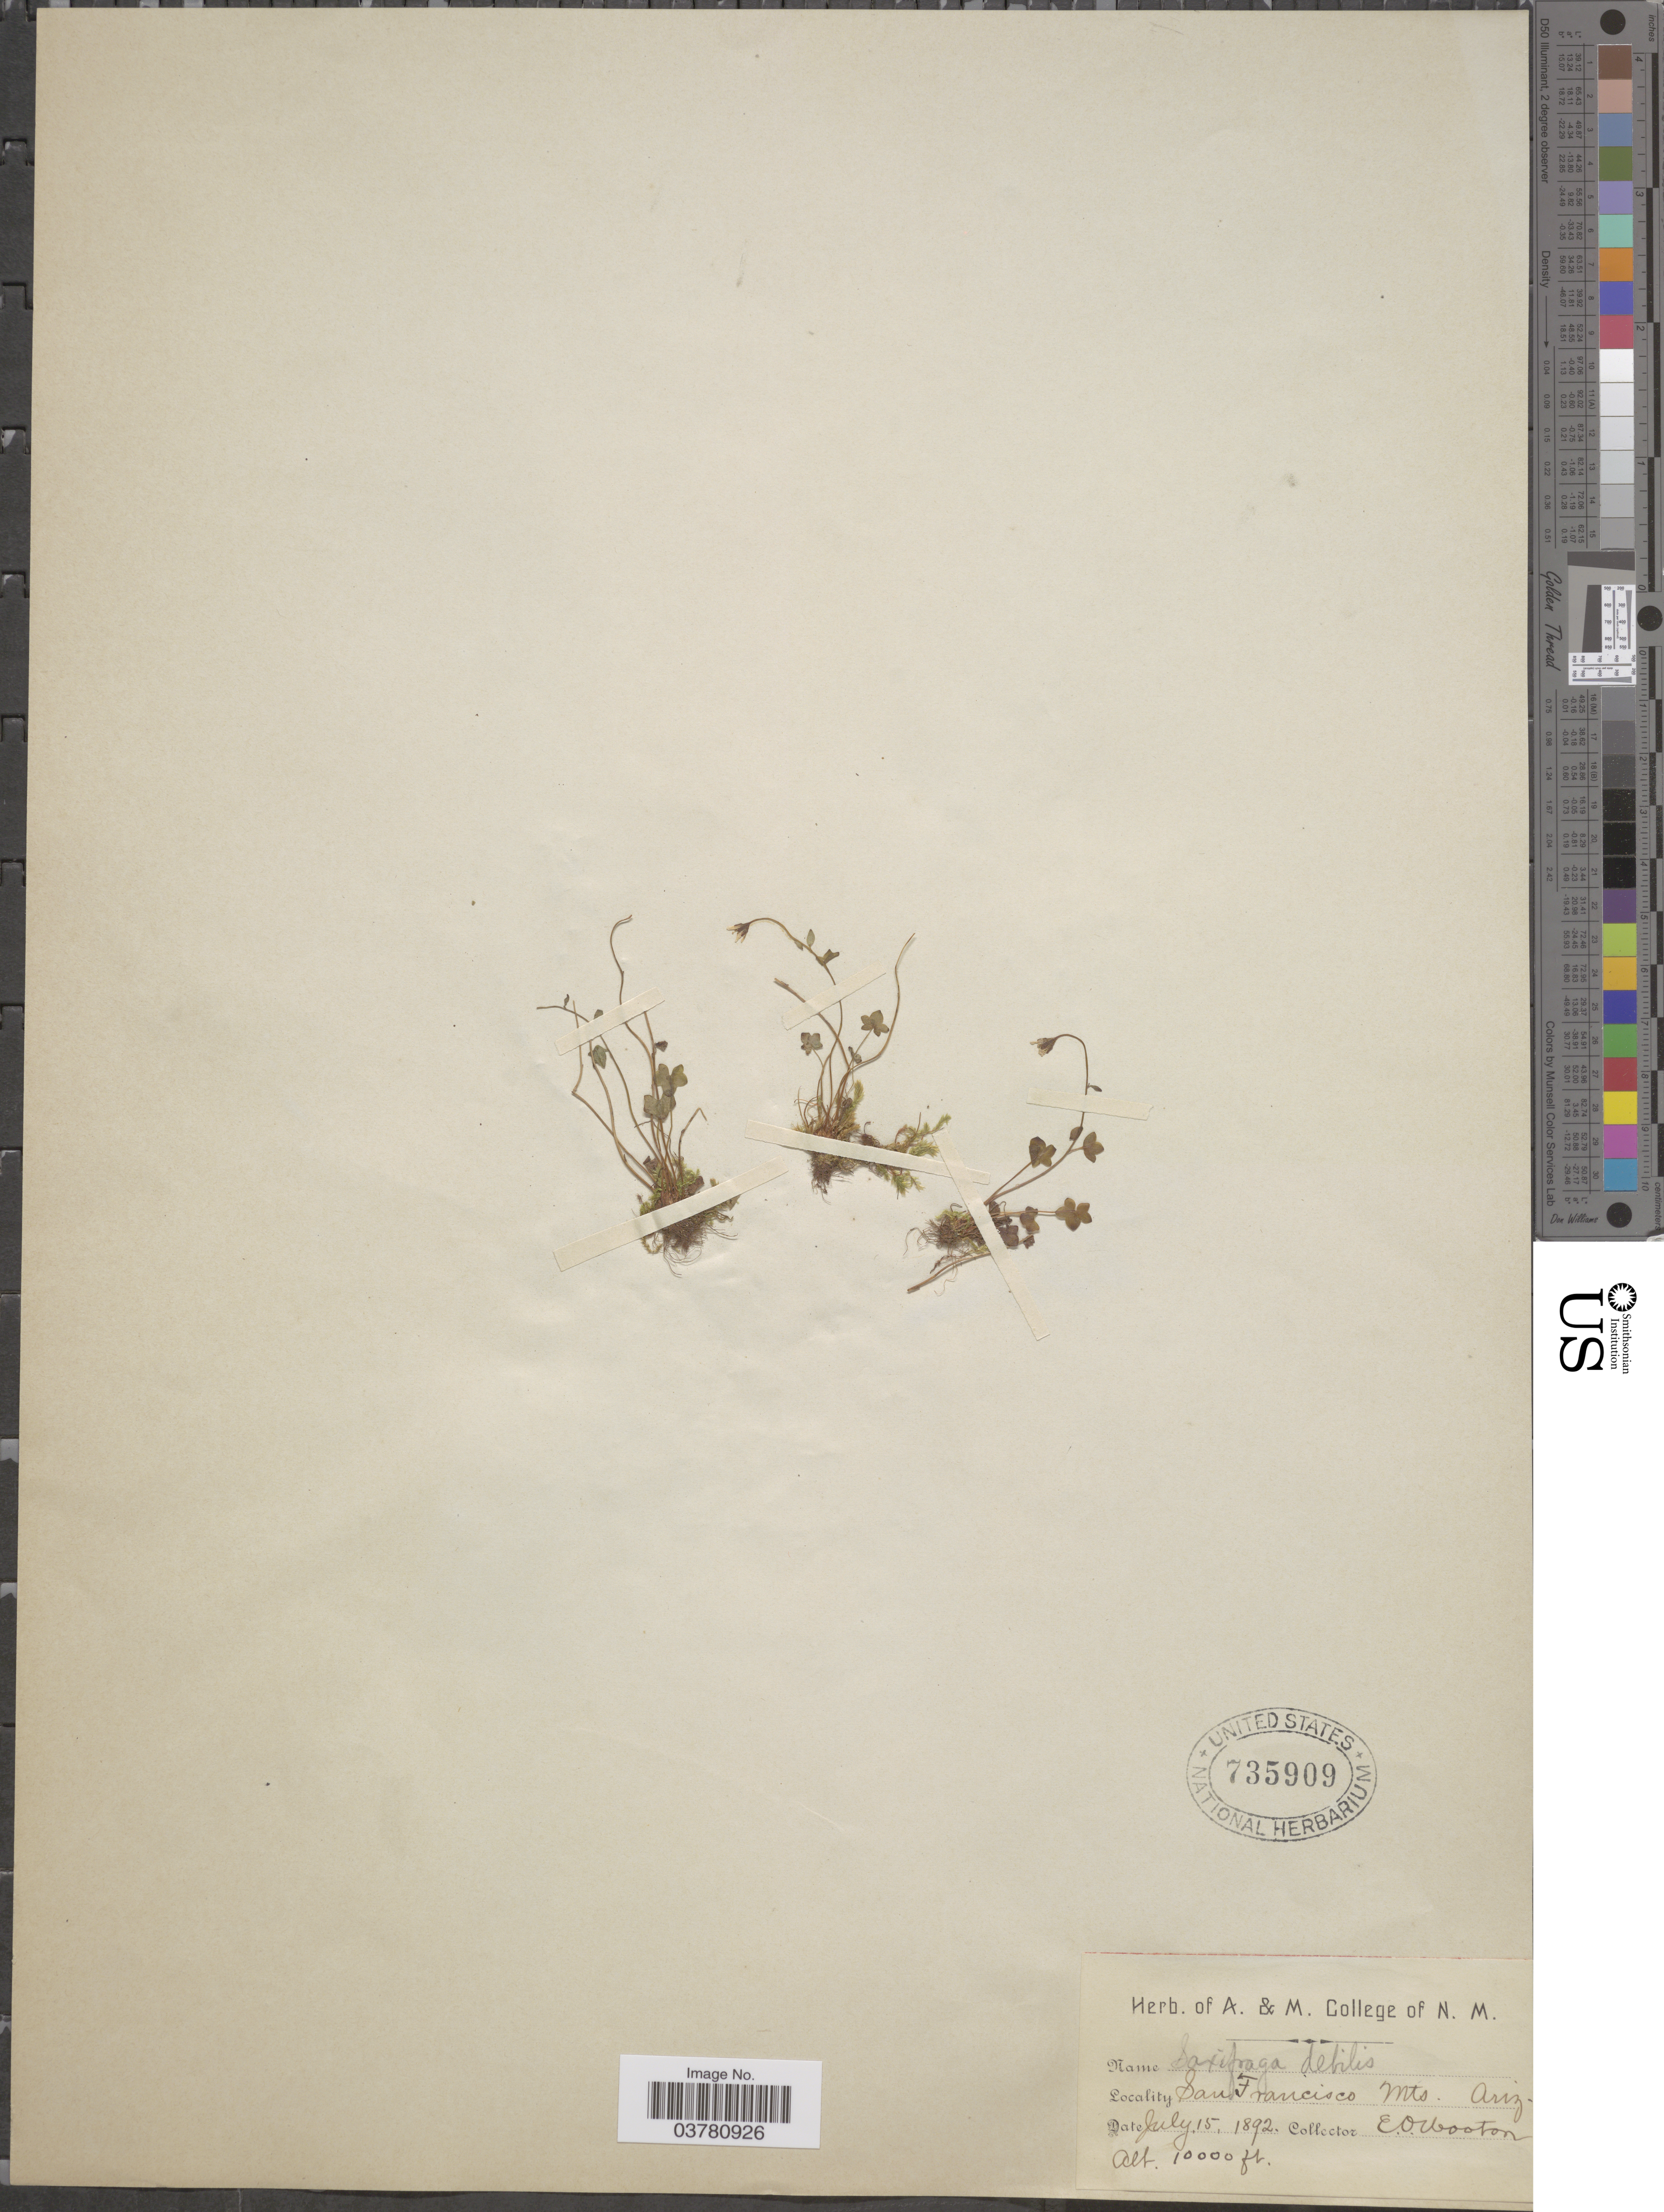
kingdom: Plantae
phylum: Tracheophyta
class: Magnoliopsida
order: Saxifragales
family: Saxifragaceae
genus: Saxifraga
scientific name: Saxifraga rivularis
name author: L.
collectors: E. O. Wooton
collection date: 1892-07-15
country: United States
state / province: Arizona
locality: San Francisco Mts.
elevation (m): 3048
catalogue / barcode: US 735909